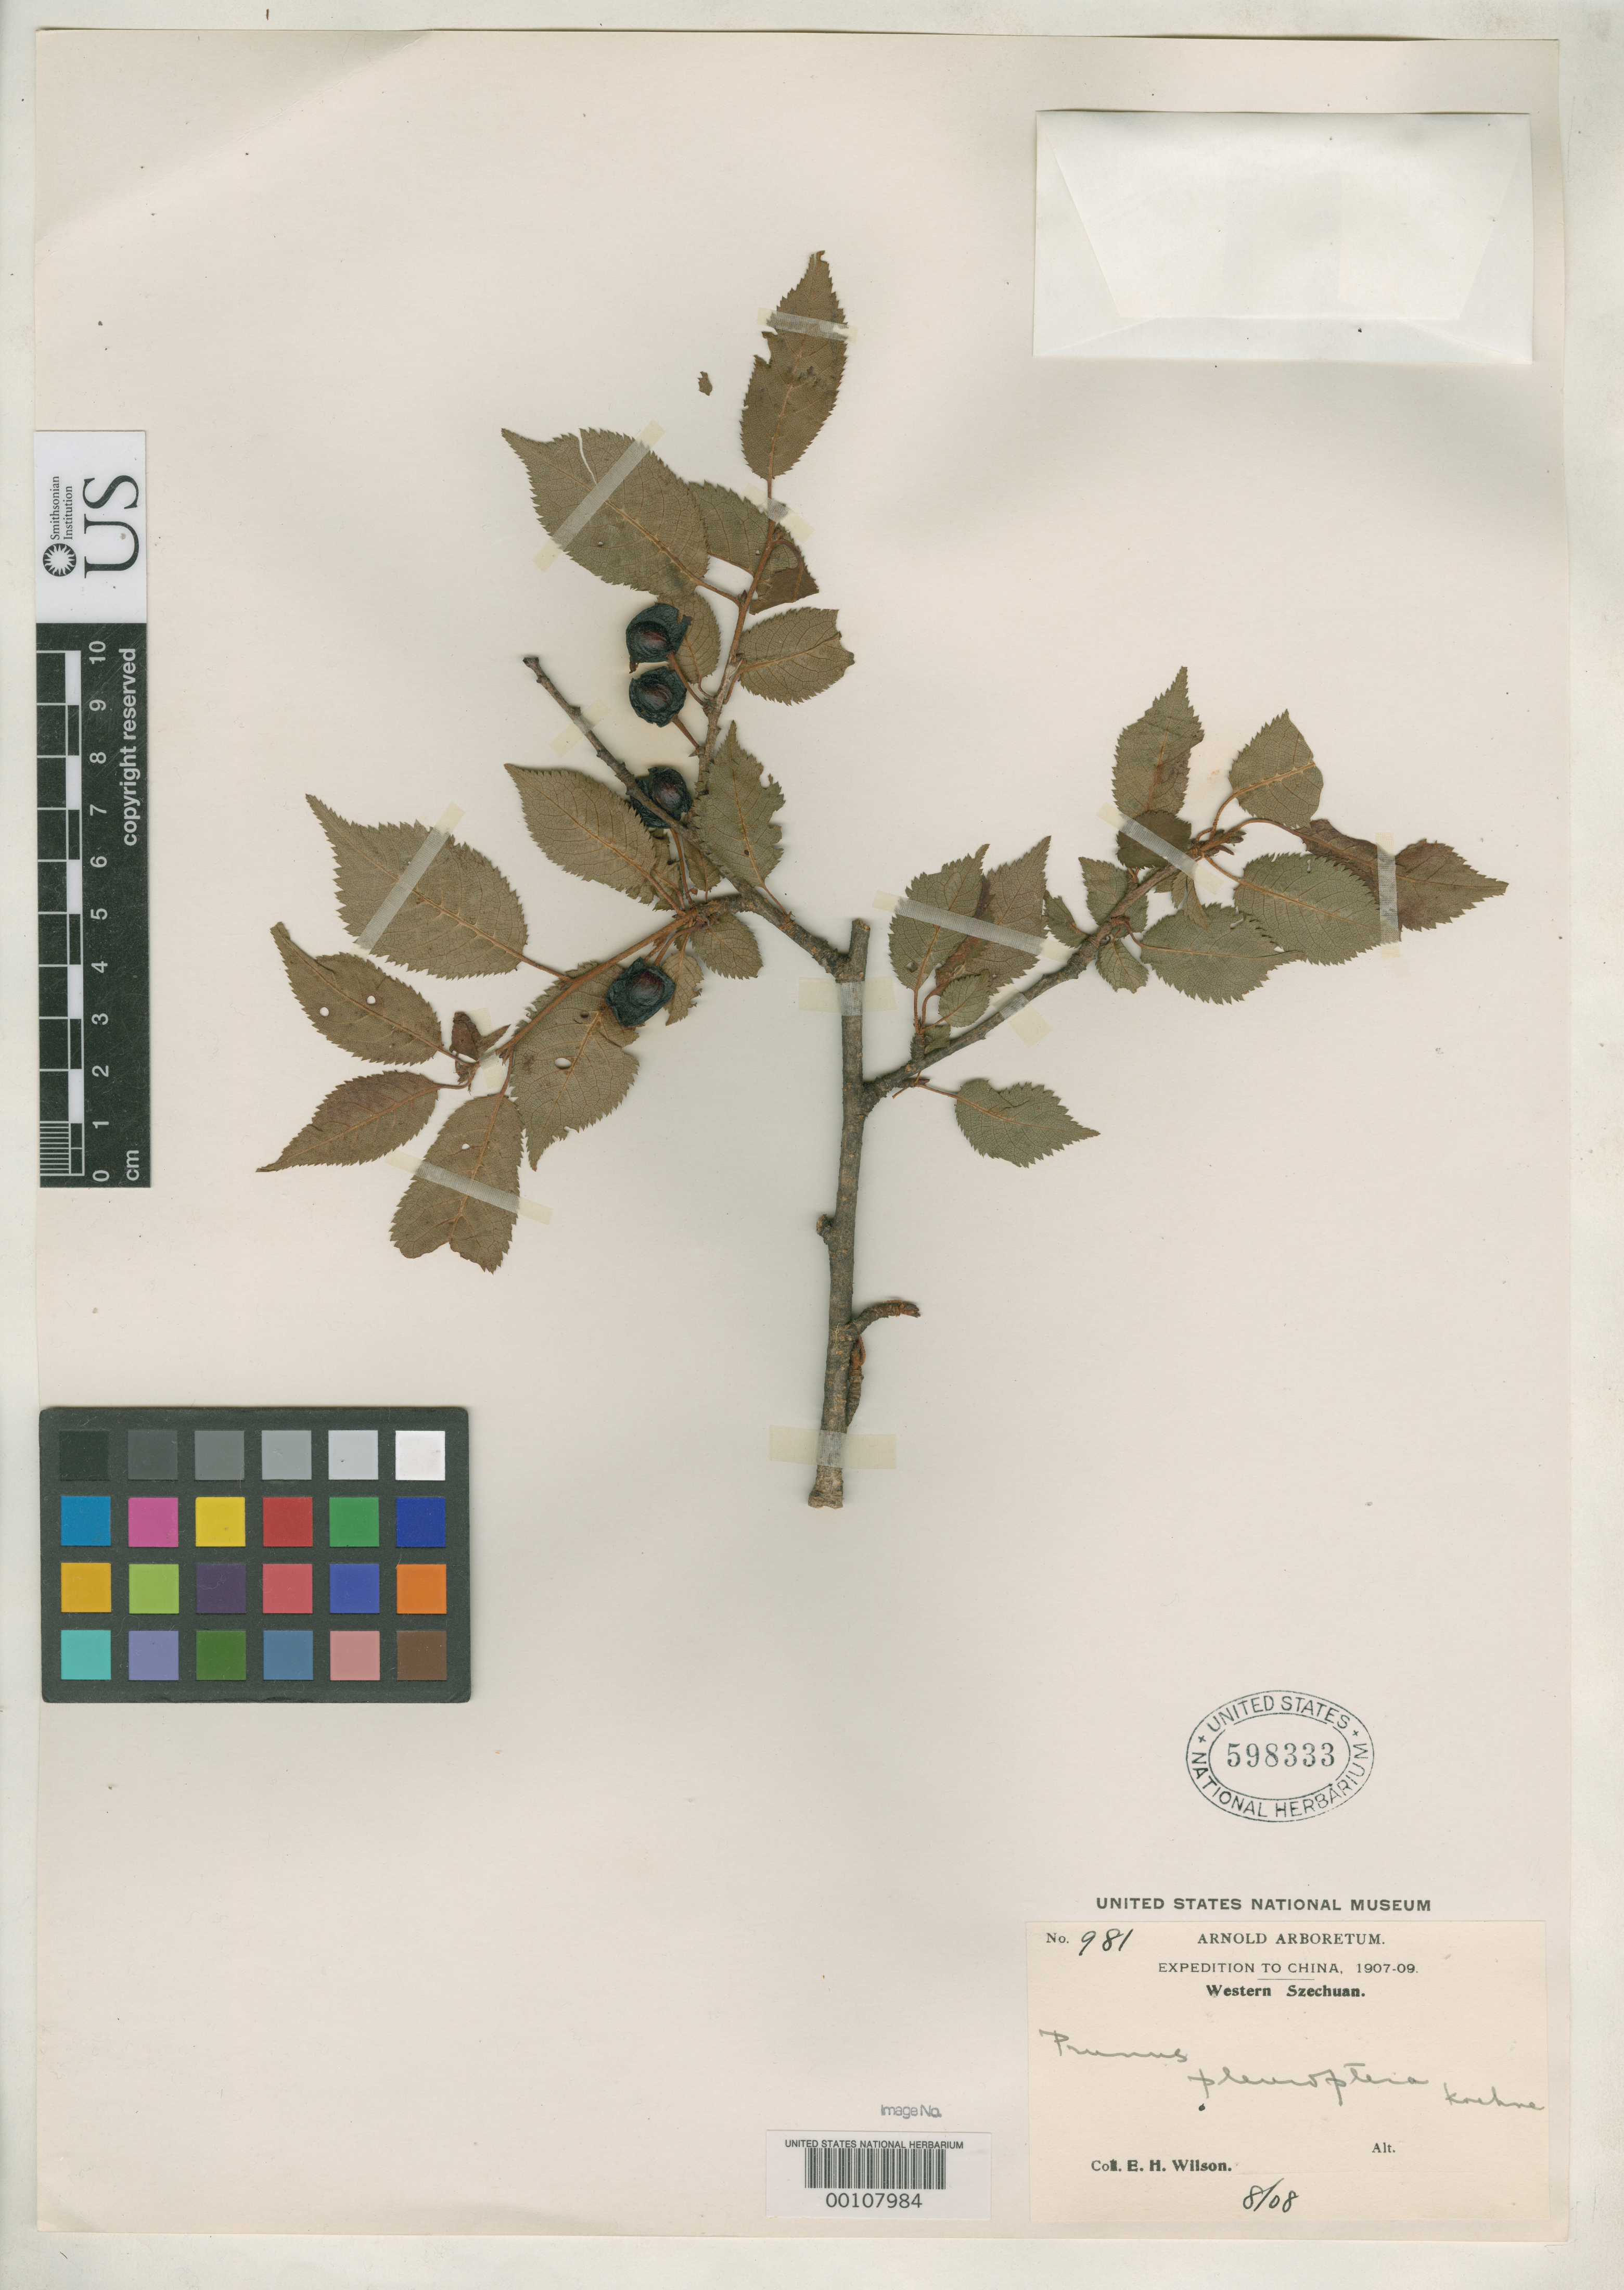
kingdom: Plantae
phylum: Tracheophyta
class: Magnoliopsida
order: Rosales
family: Rosaceae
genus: Prunus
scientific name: Prunus pleuroptera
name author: Koehne in Sarg.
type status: Isosyntype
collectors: E. H. Wilson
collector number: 981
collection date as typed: Aug 1808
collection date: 1808-08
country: China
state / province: Sichuan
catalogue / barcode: US 598333